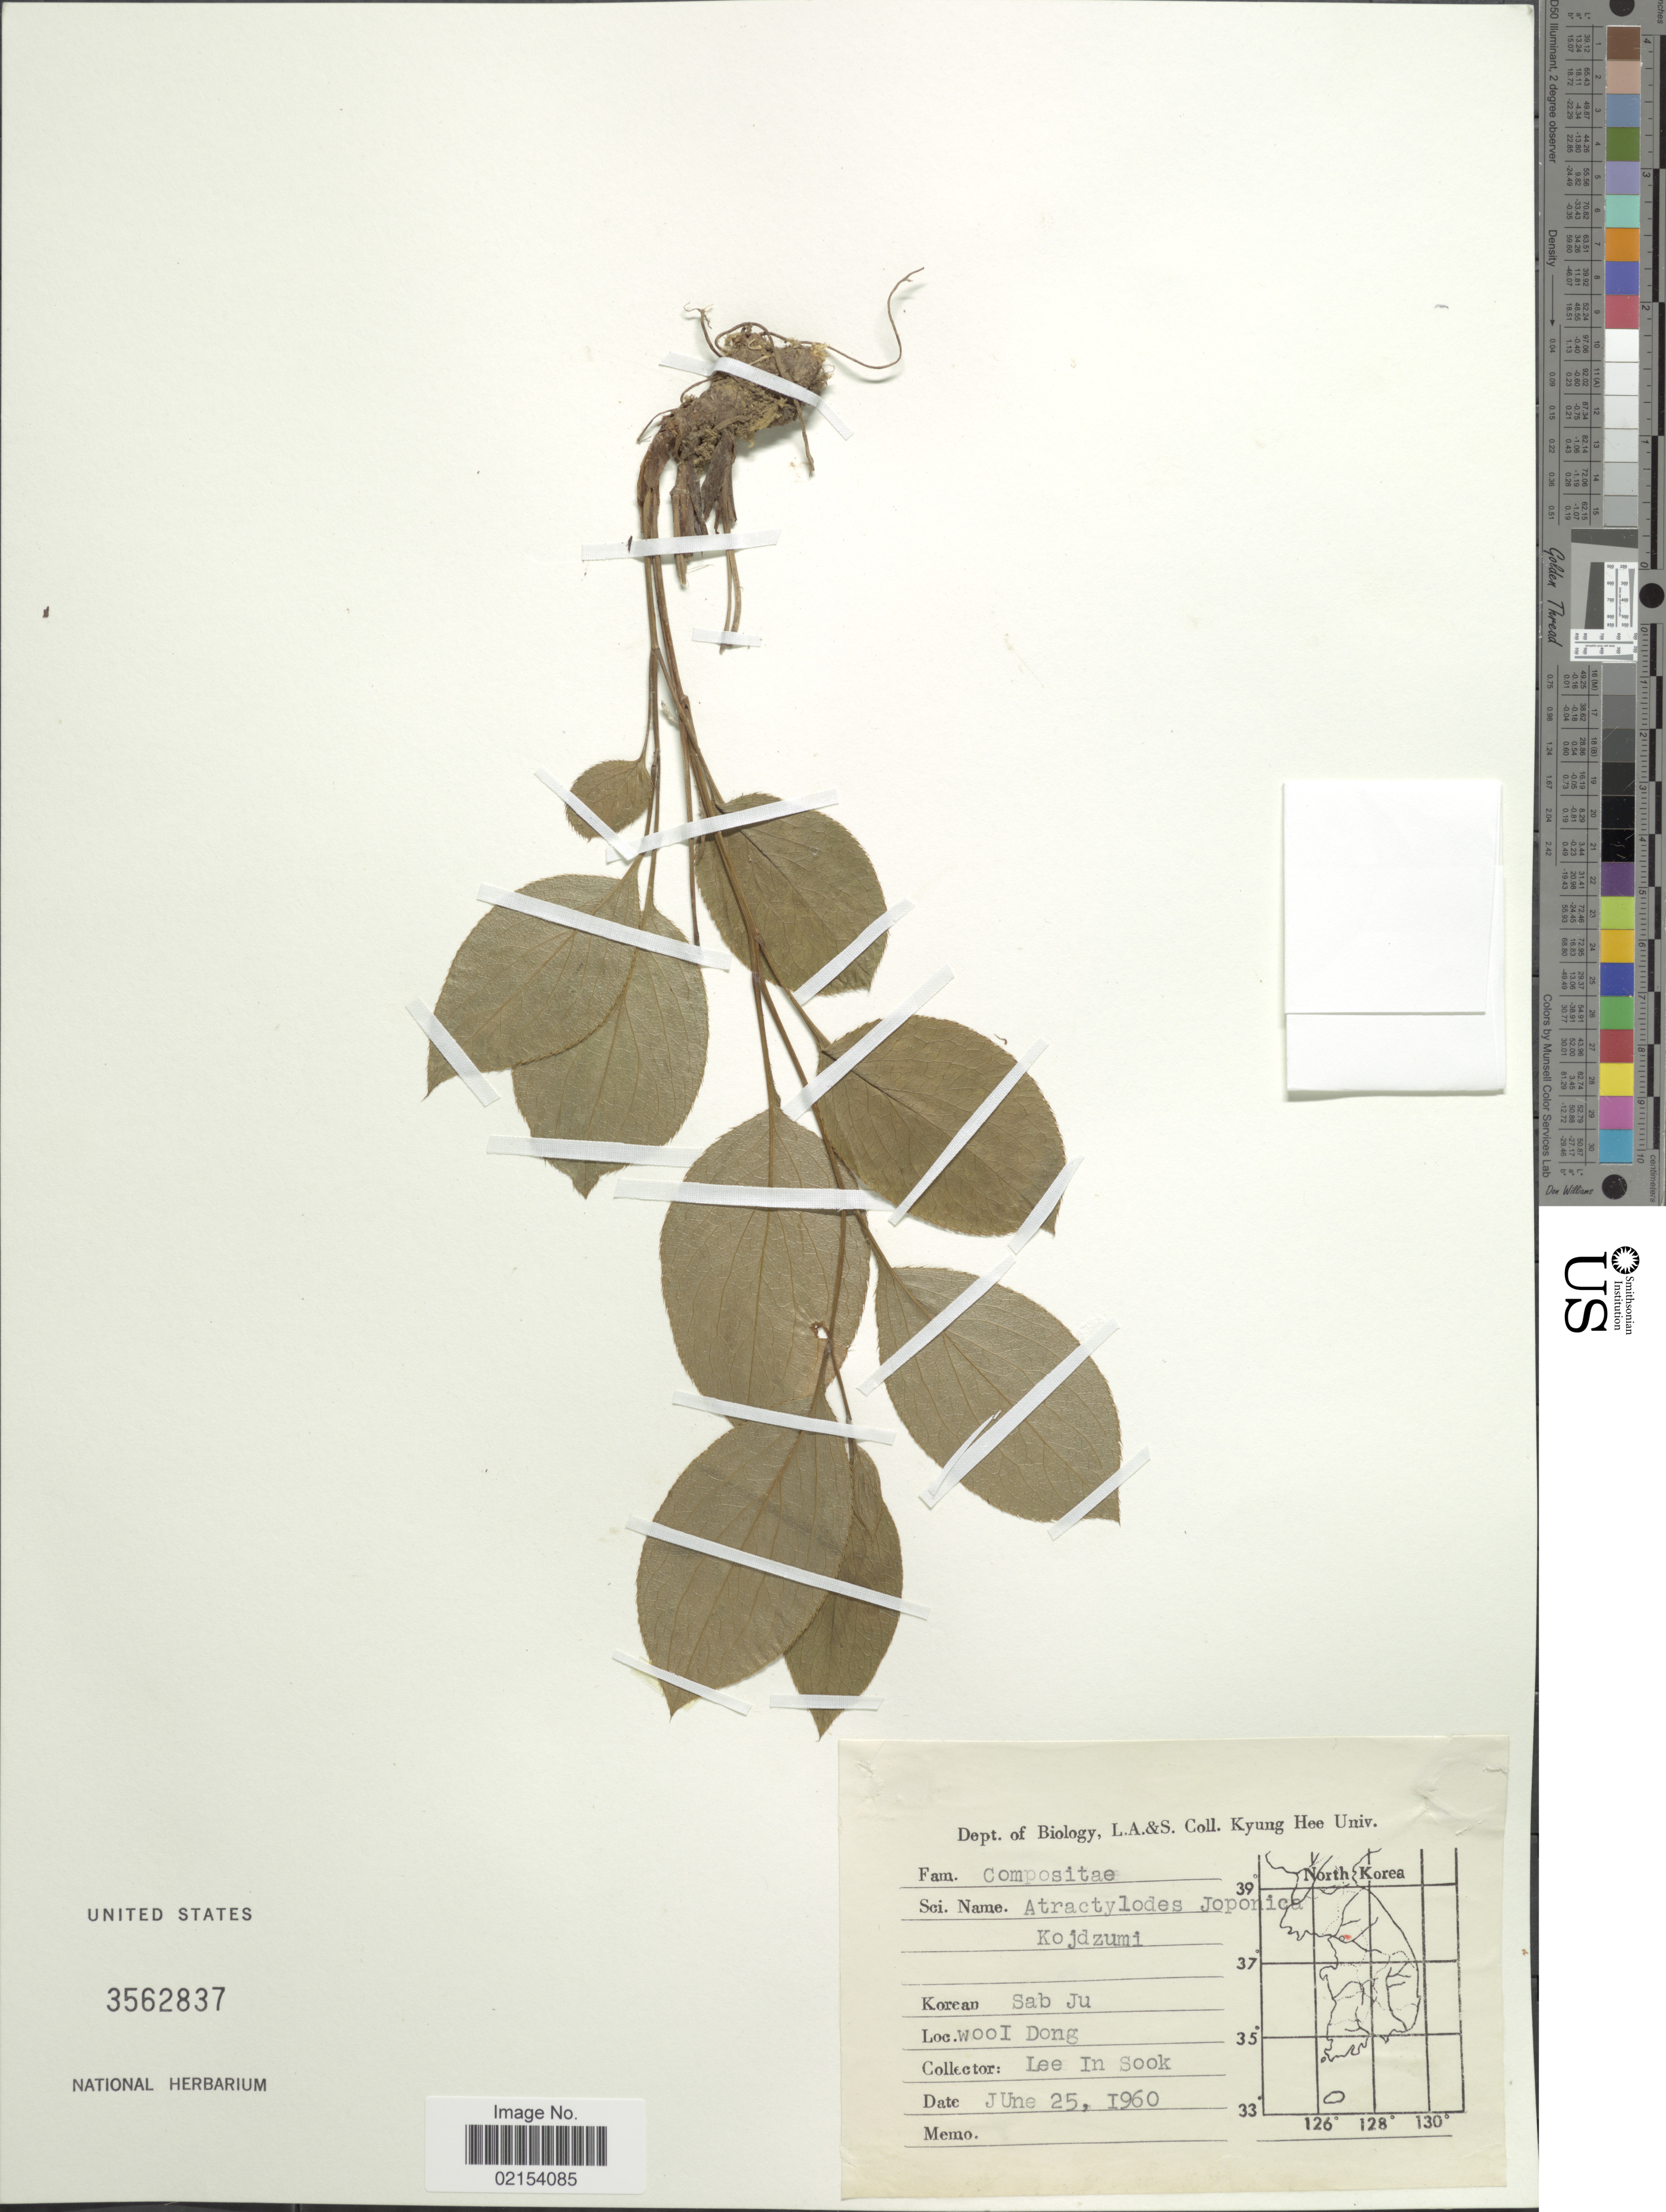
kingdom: Plantae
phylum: Tracheophyta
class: Magnoliopsida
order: Asterales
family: Asteraceae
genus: Atractylodes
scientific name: Atractylodes japonica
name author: Koidz. ex Kitam.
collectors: L. In Sook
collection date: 1960-06-25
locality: Wooi Dong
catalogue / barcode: US 3562837